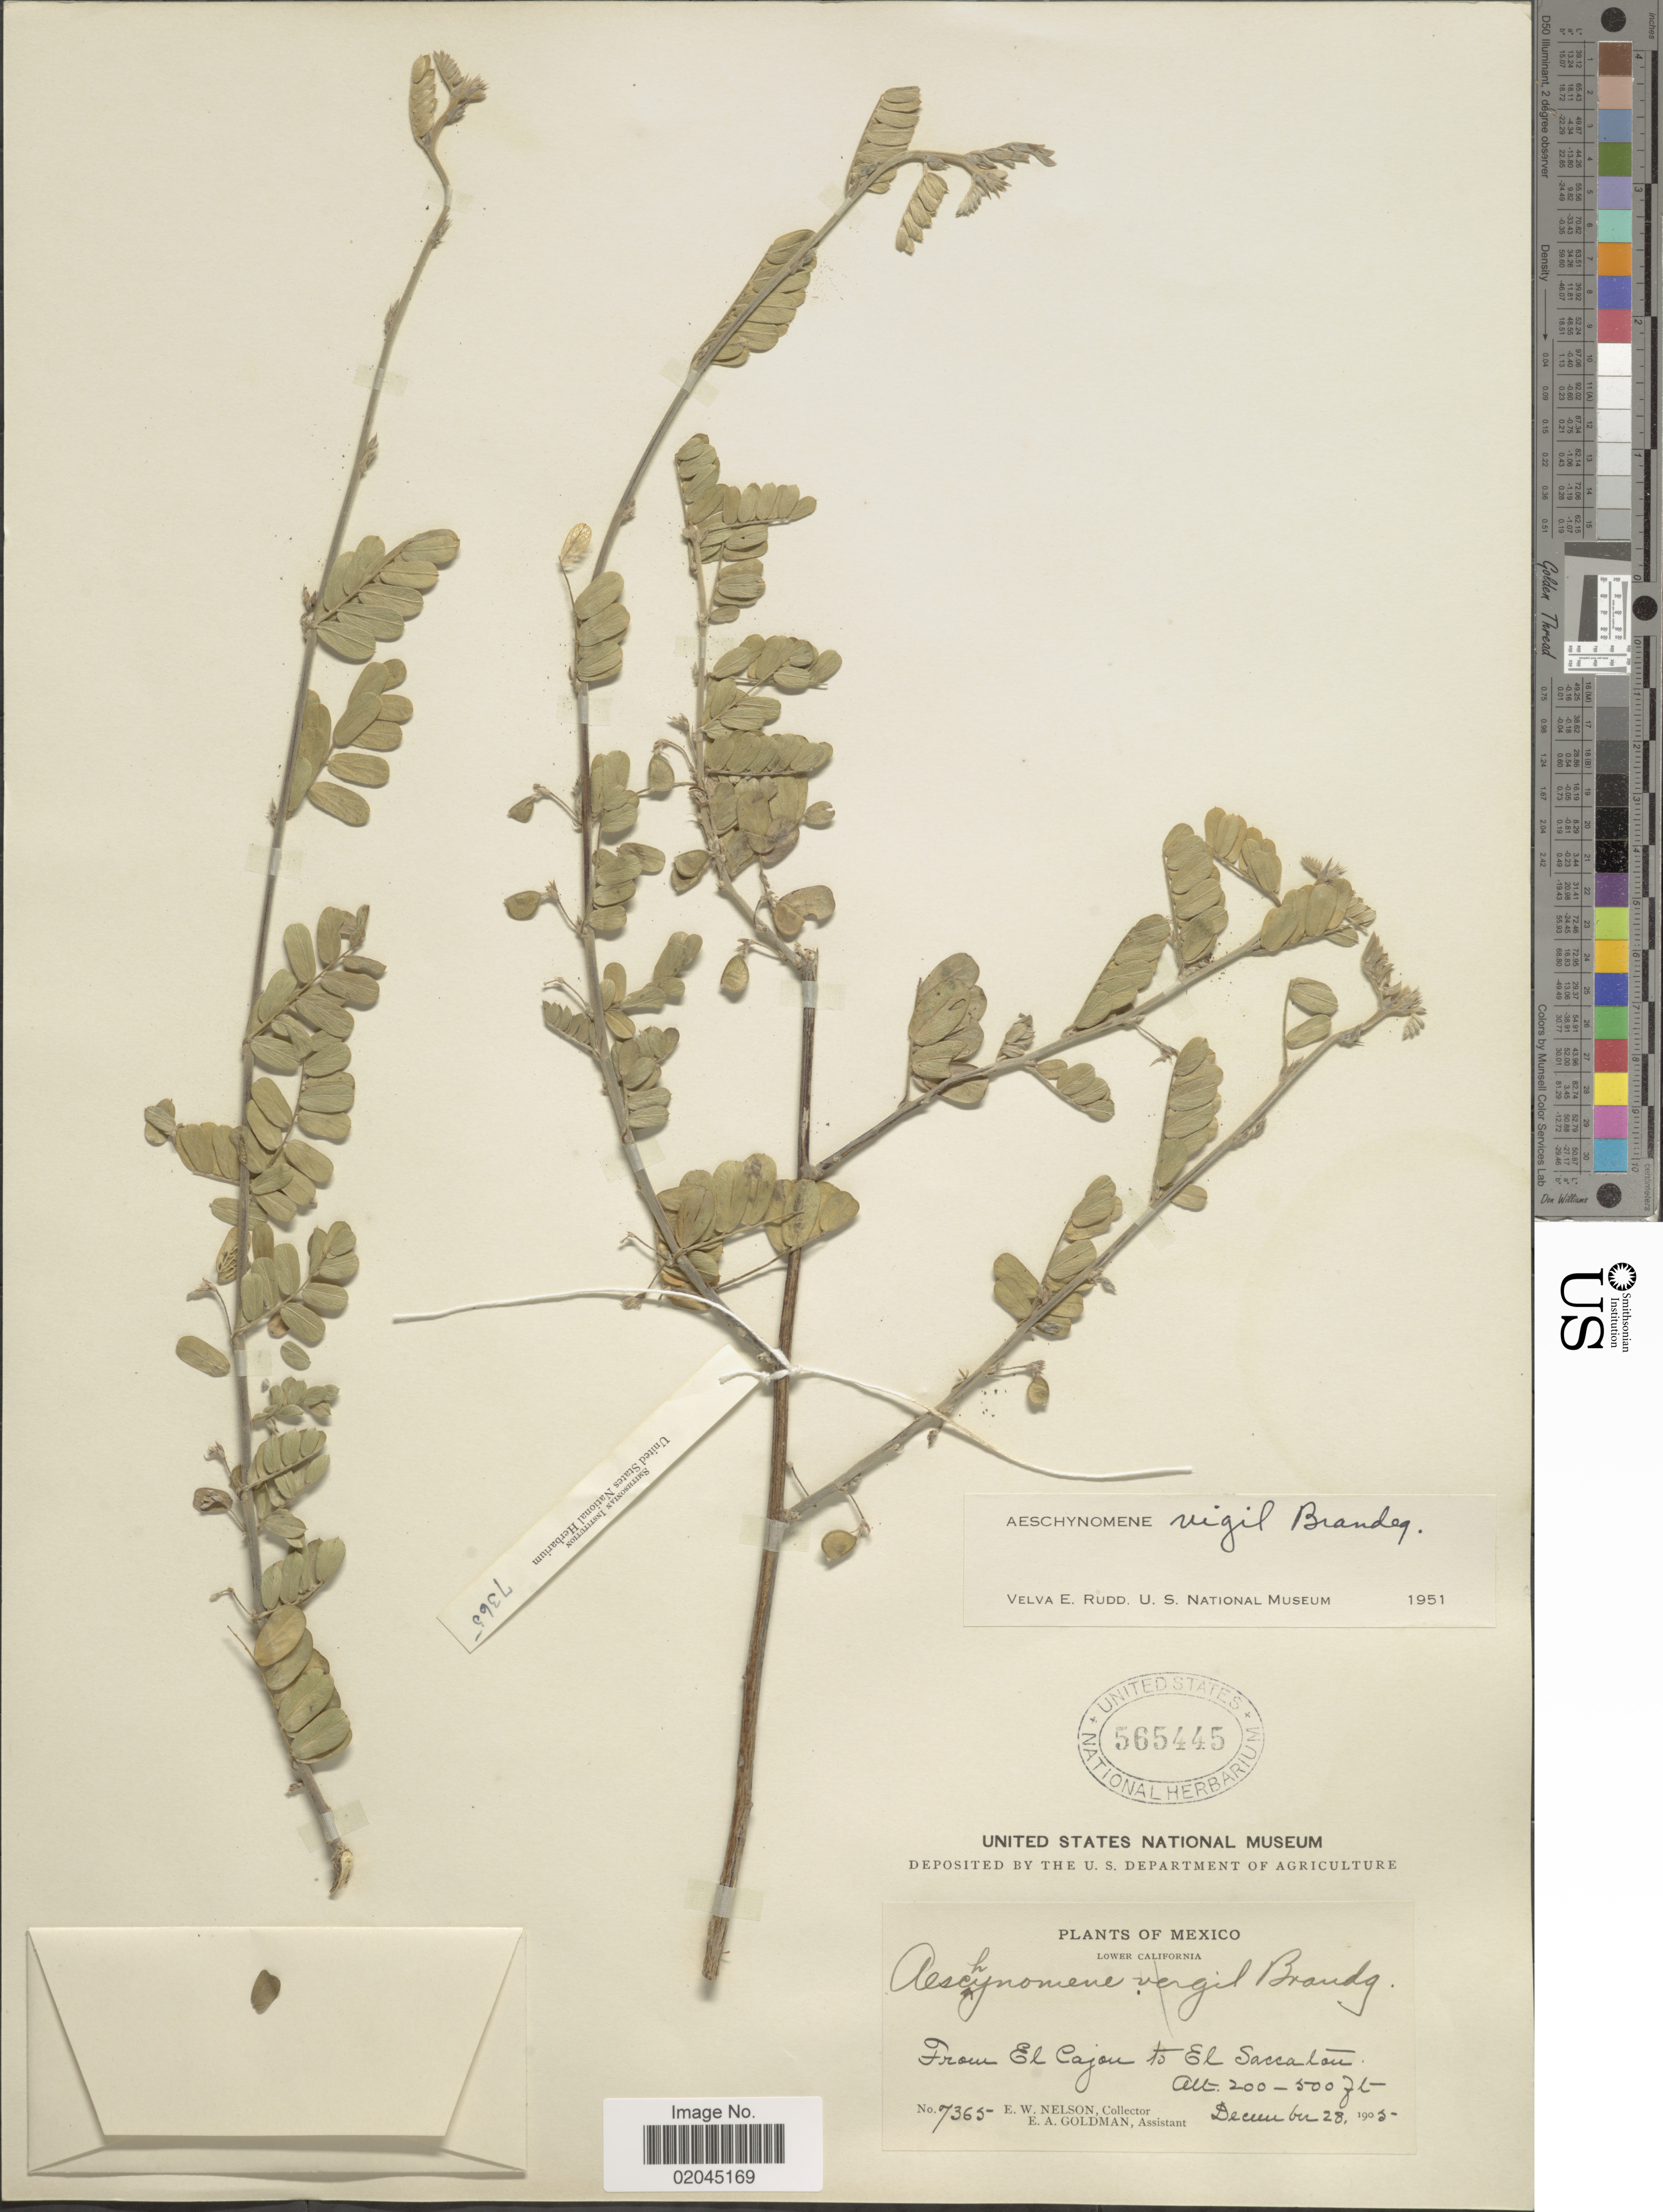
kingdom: Plantae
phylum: Tracheophyta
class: Magnoliopsida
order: Fabales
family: Fabaceae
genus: Aeschynomene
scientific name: Aeschynomene vigil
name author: Brandegee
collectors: E. W. Nelson & E. A. Goldman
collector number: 7365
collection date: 1905-12-28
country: Mexico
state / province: Baja California Sur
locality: Lower California, From EL Cajon to El Saccaton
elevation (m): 61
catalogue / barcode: US 565445